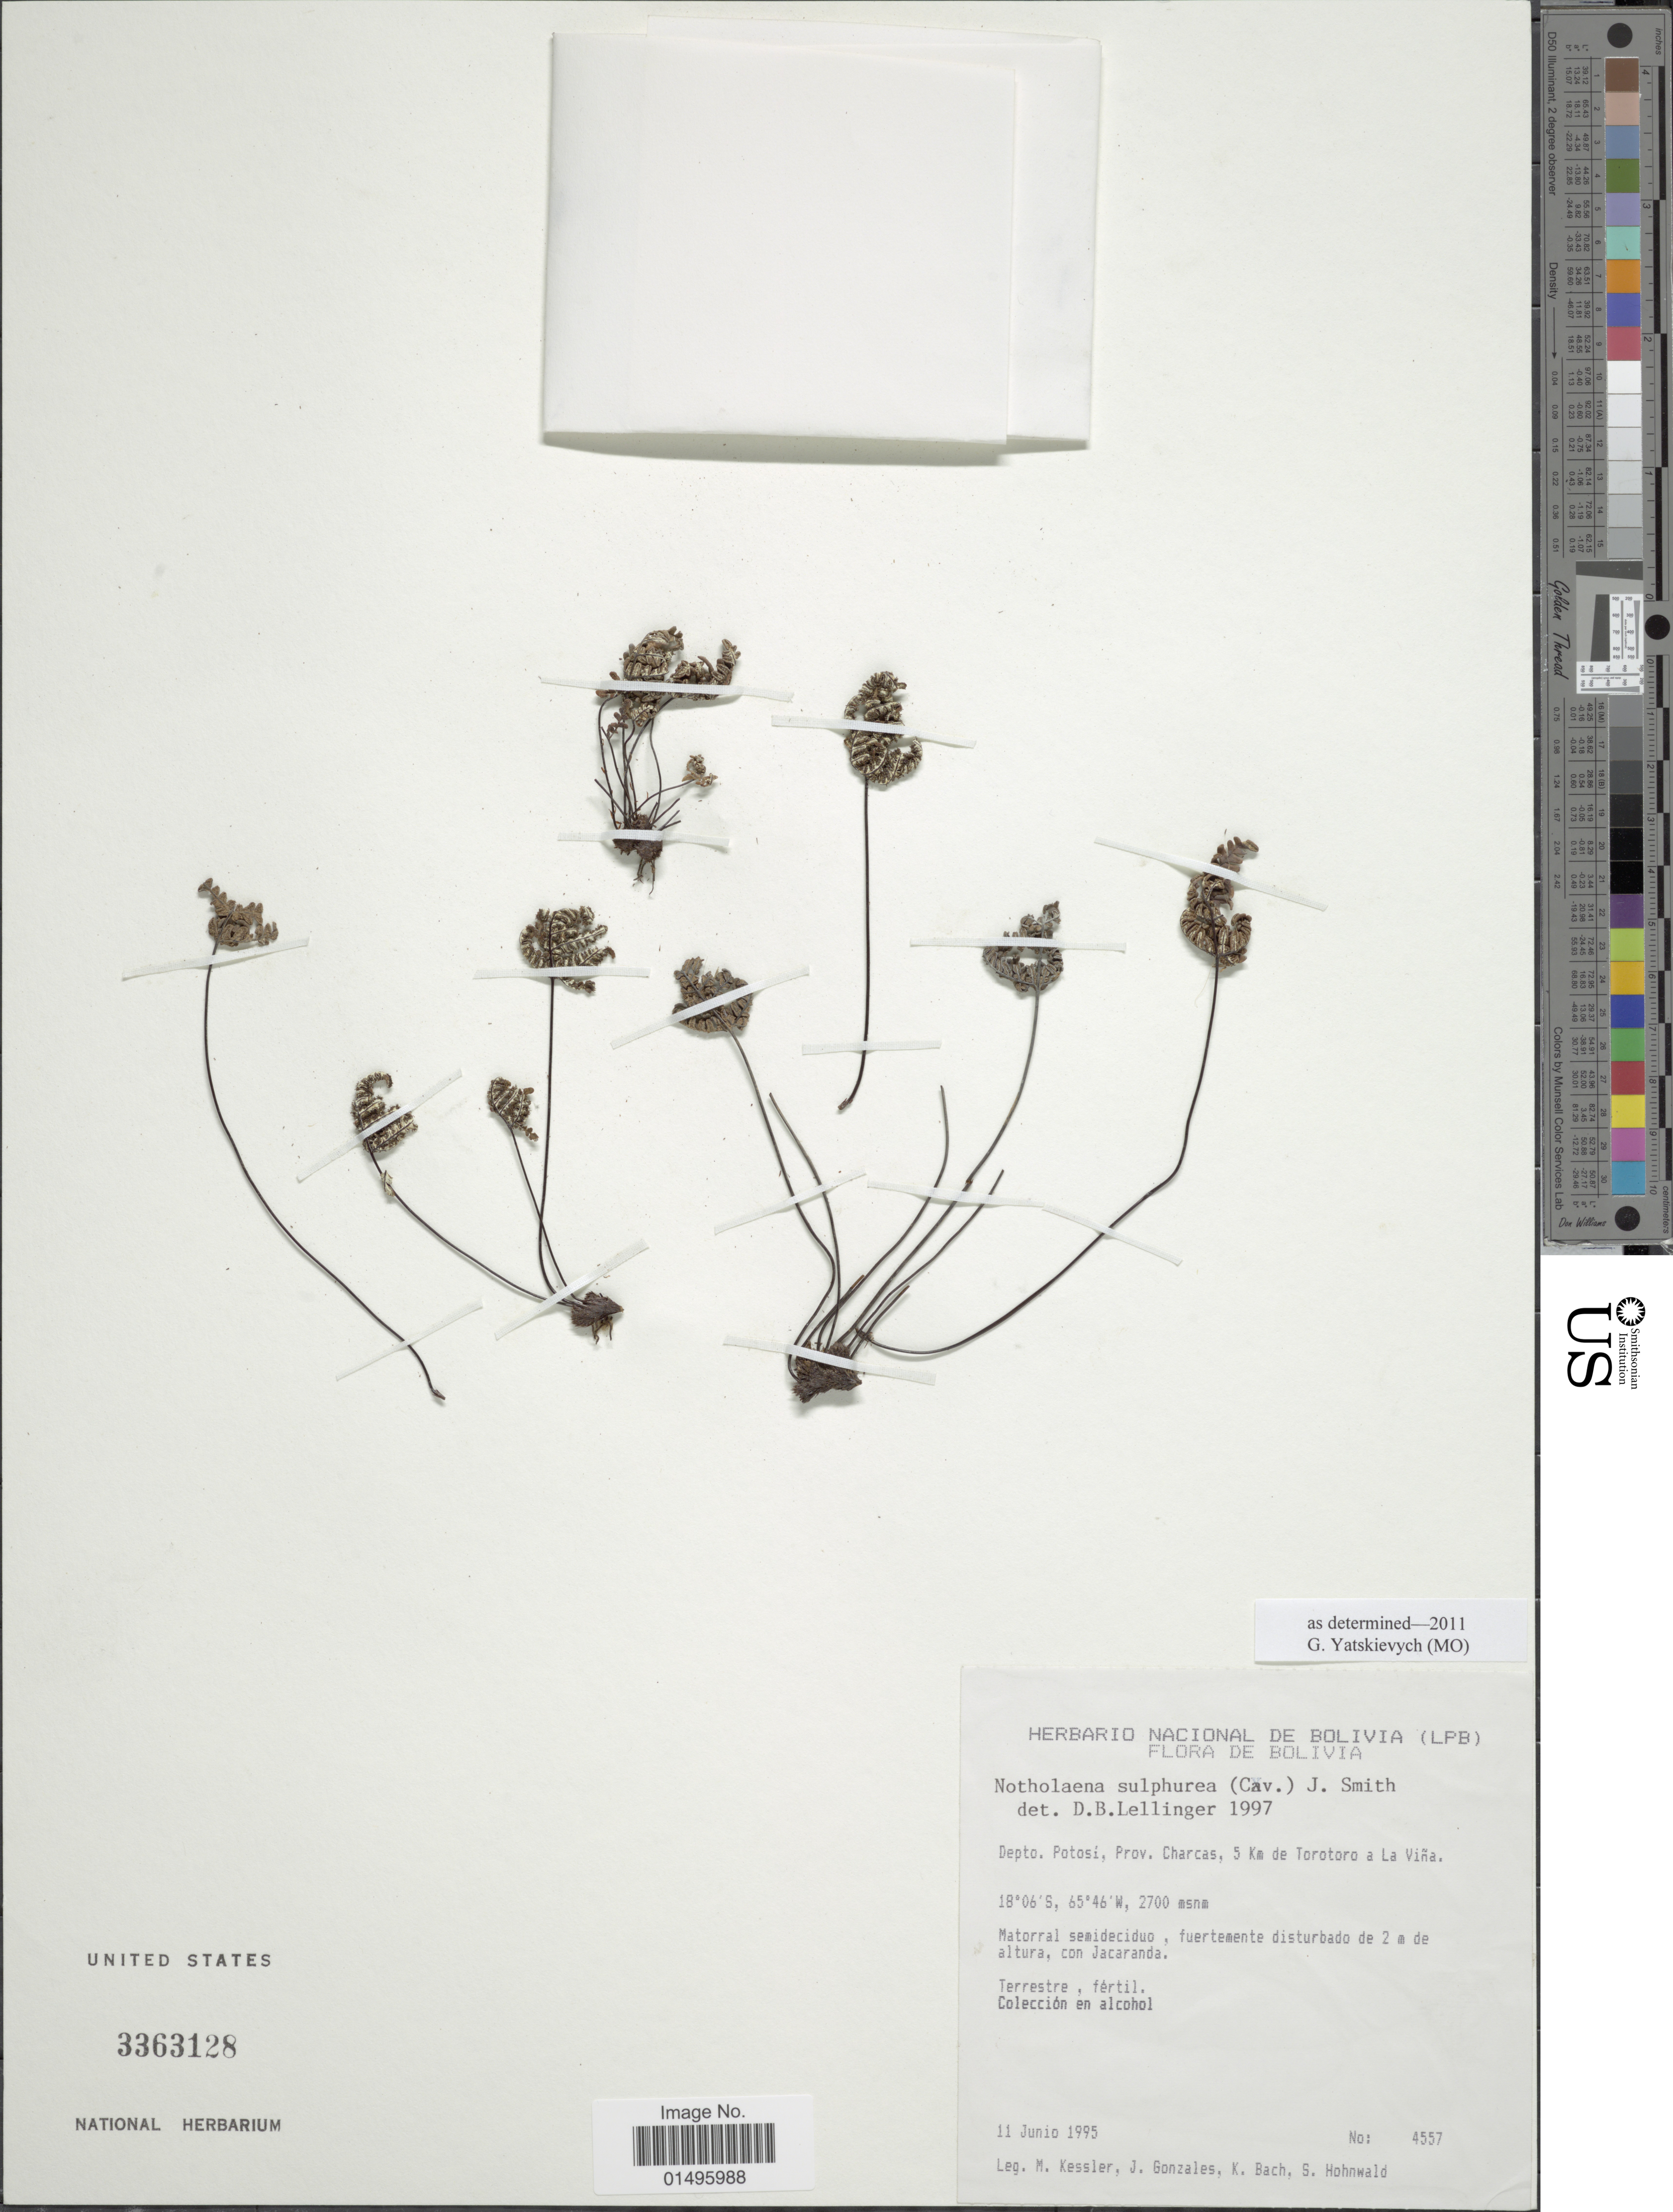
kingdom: Plantae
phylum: Tracheophyta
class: Polypodiopsida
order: Polypodiales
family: Pteridaceae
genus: Notholaena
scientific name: Notholaena sulphurea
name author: (Cav.) Small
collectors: M. Kessler, J. Gonzales, K. Bach & S. Hohnwald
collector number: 4557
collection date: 1995-06-11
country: Bolivia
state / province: Potosi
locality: Bolivia, Depto. Potosi, Prov. Charcas, 5 km de Toroto a la Vina.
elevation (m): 2700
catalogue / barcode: US 3363128